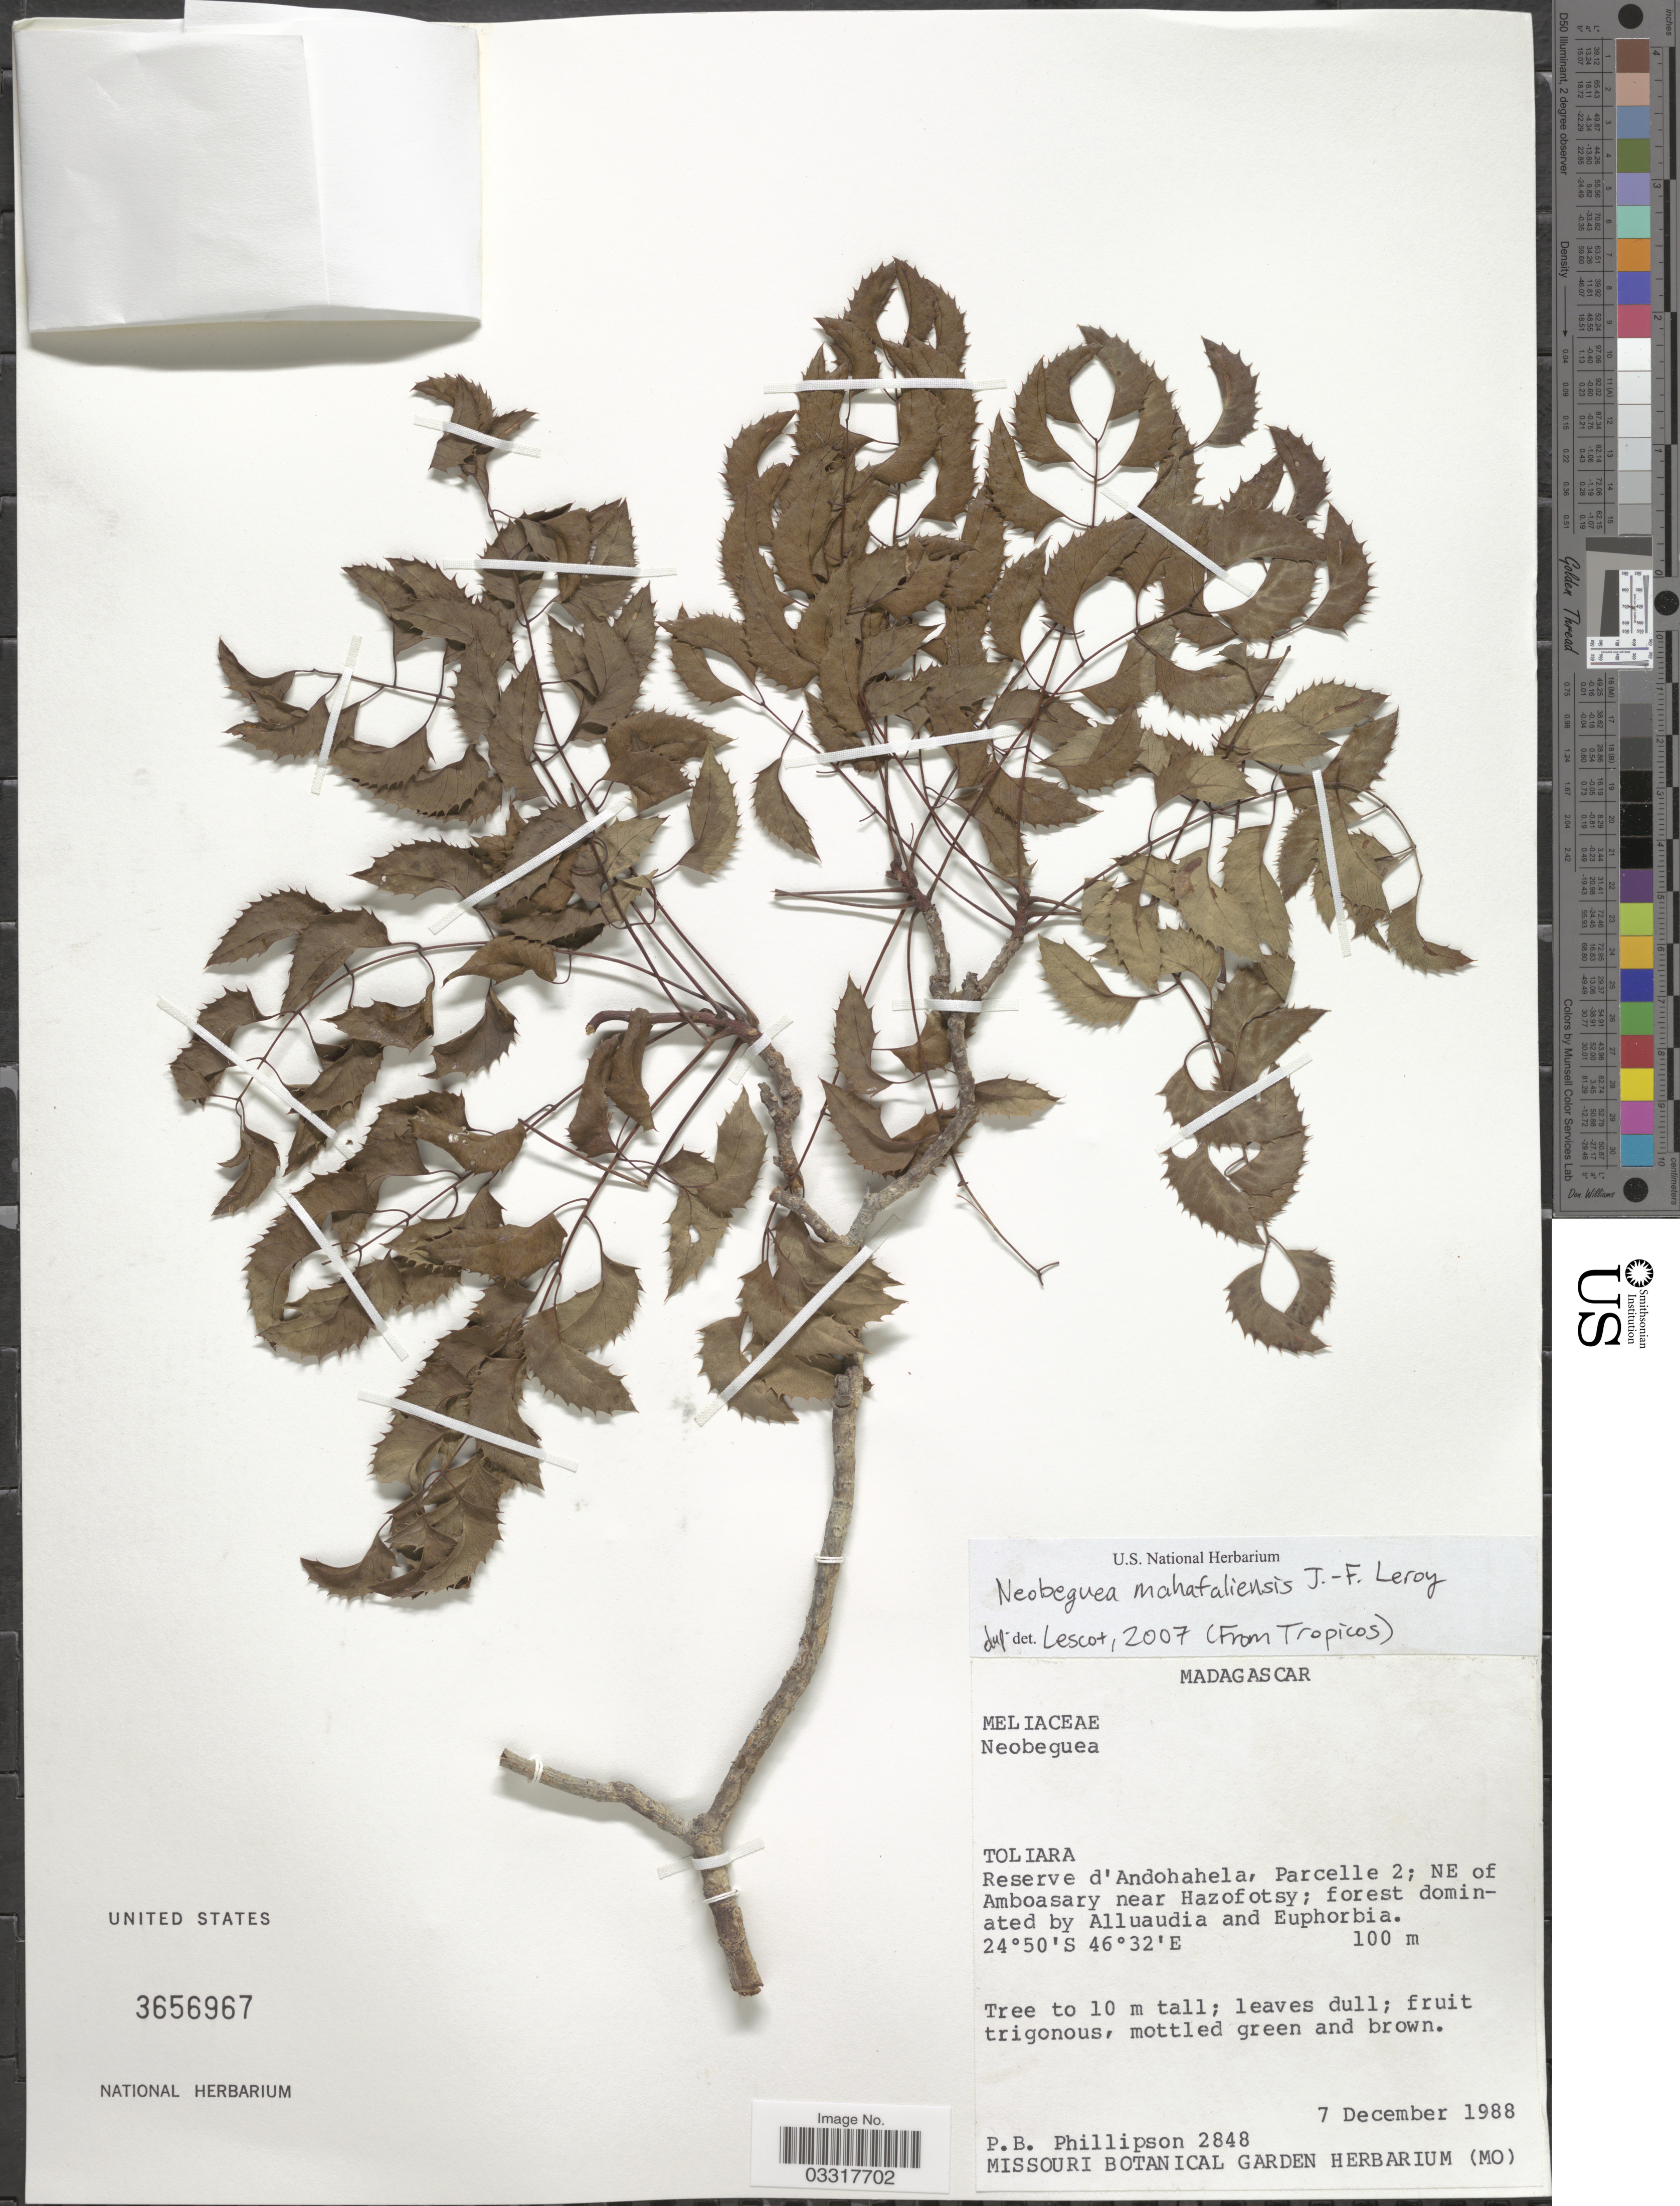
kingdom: Plantae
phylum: Tracheophyta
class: Magnoliopsida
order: Sapindales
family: Meliaceae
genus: Neobeguea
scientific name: Neobeguea mahafaliensis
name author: J.-F. Leroy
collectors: P. B. Phillipson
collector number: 2848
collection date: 1988-12-07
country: Madagascar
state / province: Anosy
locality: Reserve d'Andohahela, Parcelle 2; NE of Amboasary near Hazofotsy.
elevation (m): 100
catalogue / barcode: US 3656967